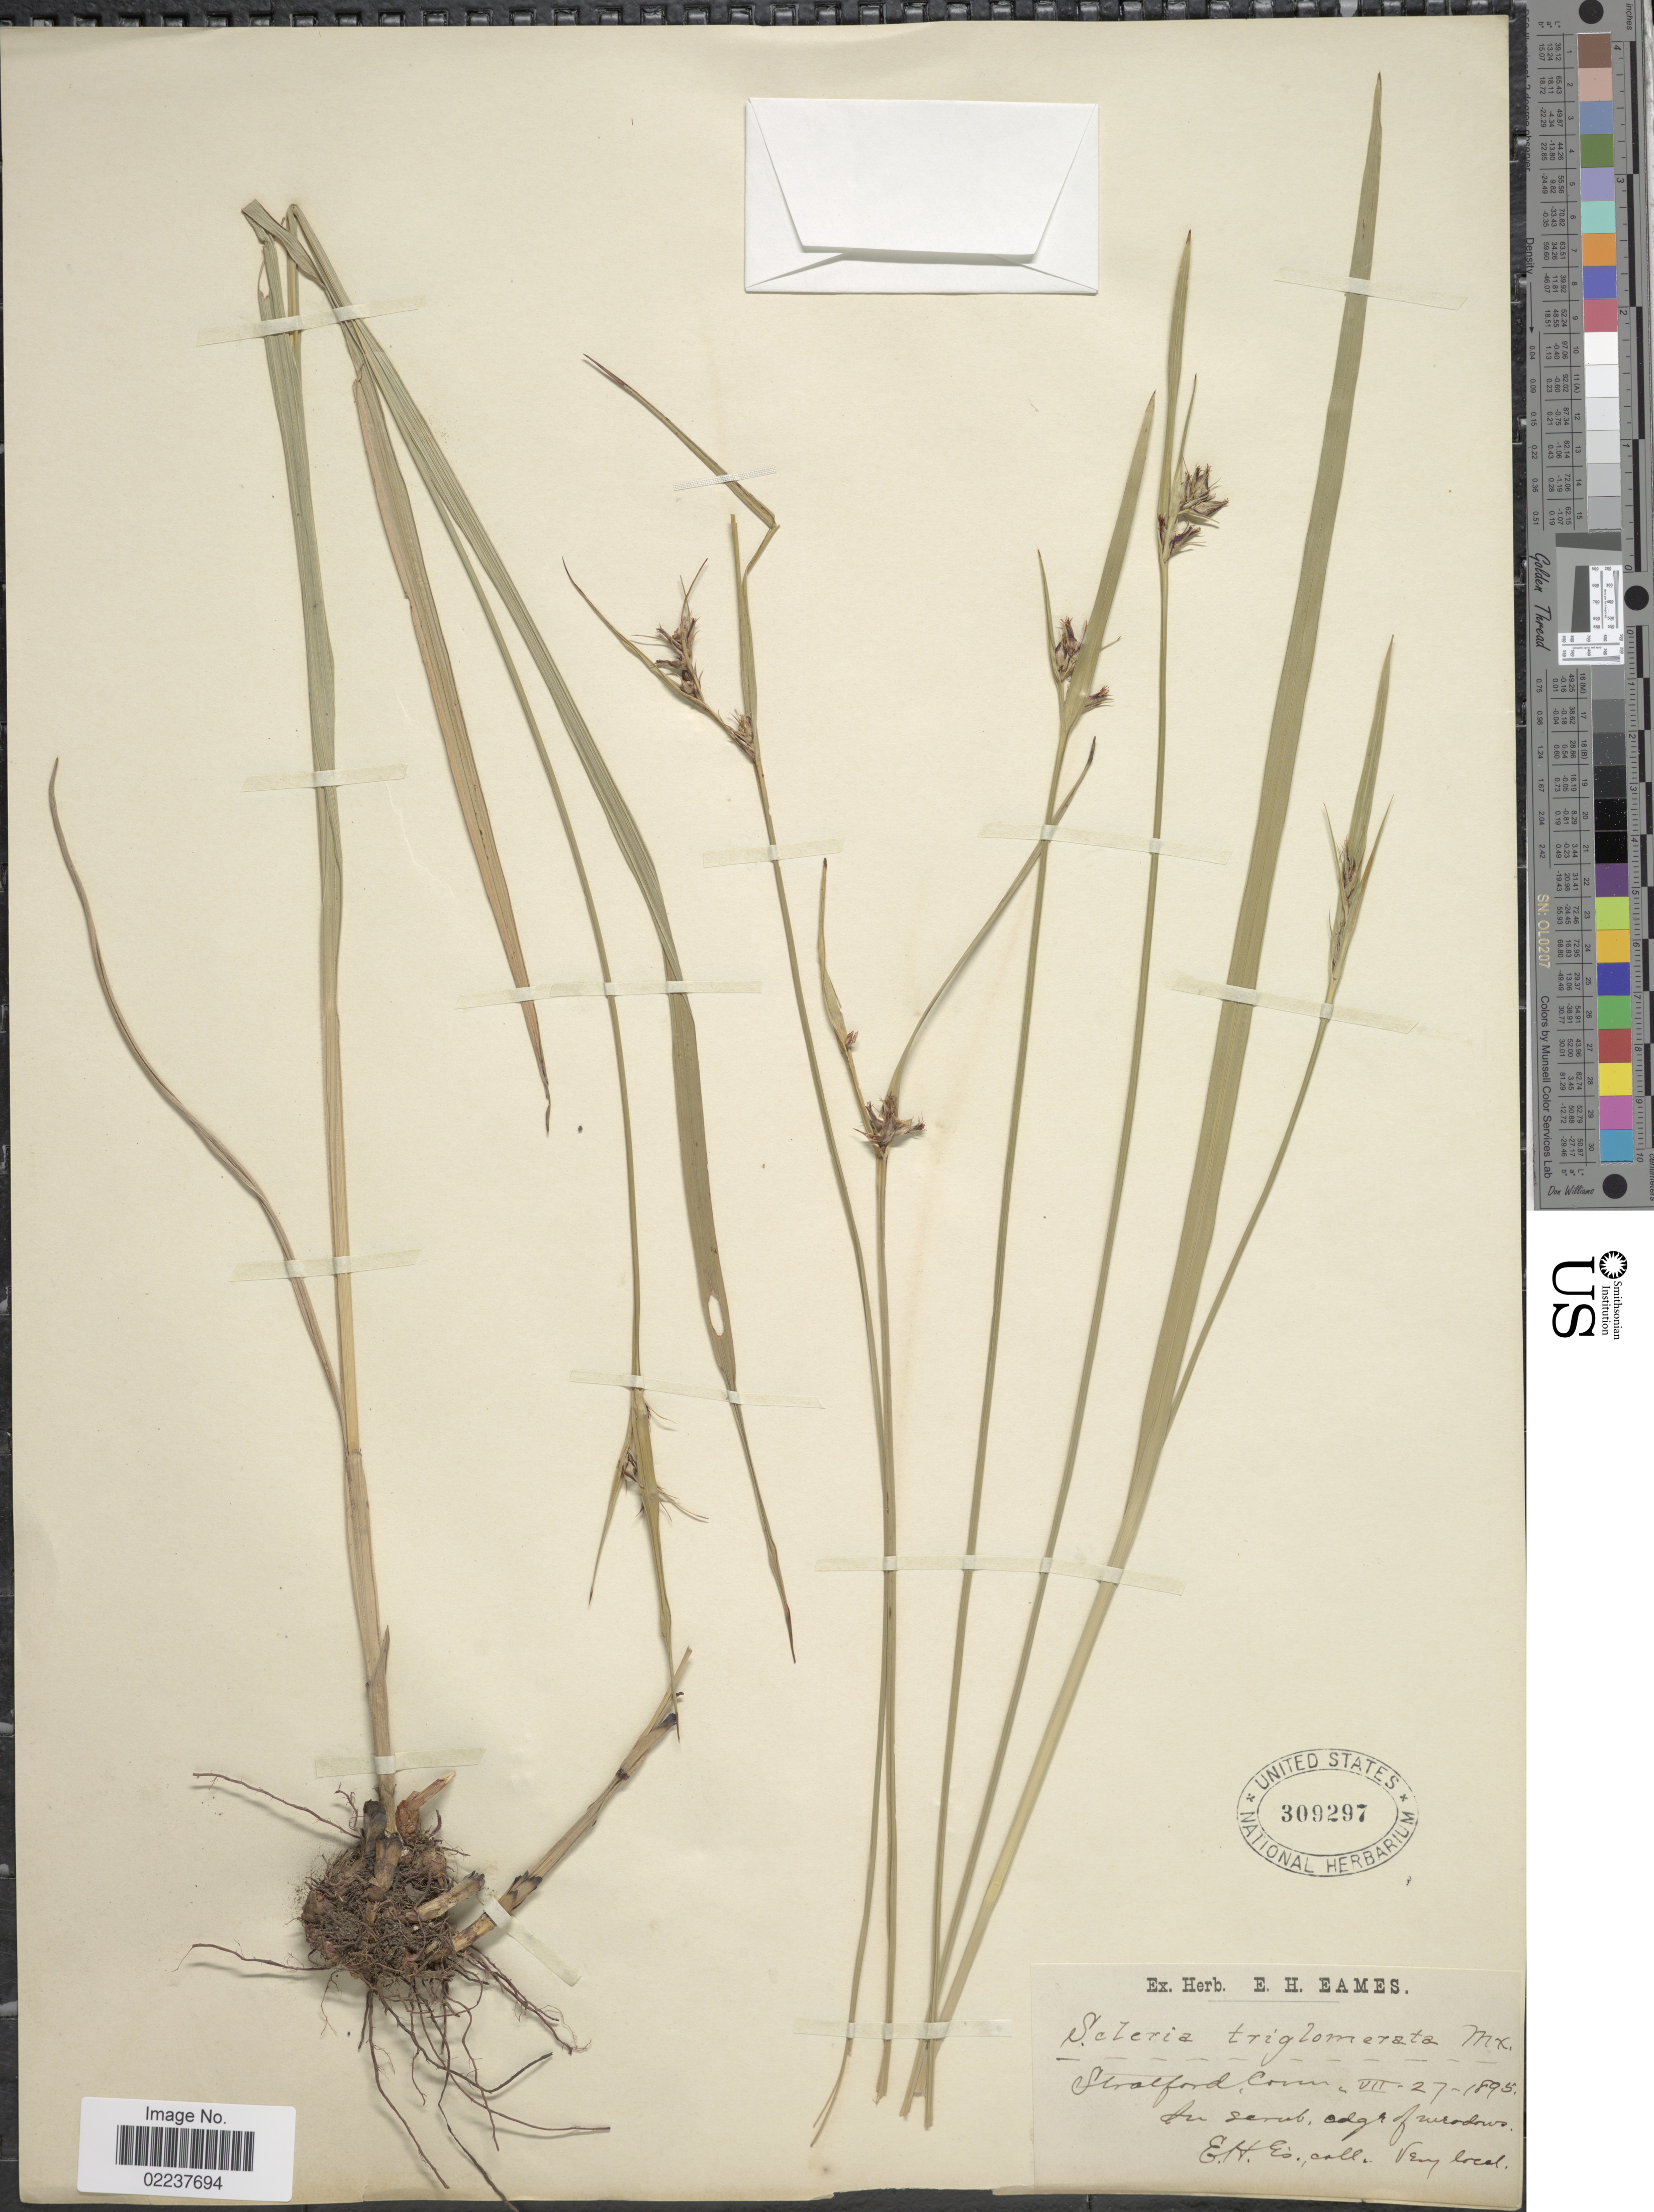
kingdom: Plantae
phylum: Tracheophyta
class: Liliopsida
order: Poales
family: Cyperaceae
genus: Scleria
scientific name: Scleria triglomerata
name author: Michx.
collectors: E. H. Eames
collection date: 1895-07-27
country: United States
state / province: Connecticut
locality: Stratford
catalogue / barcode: US 309297